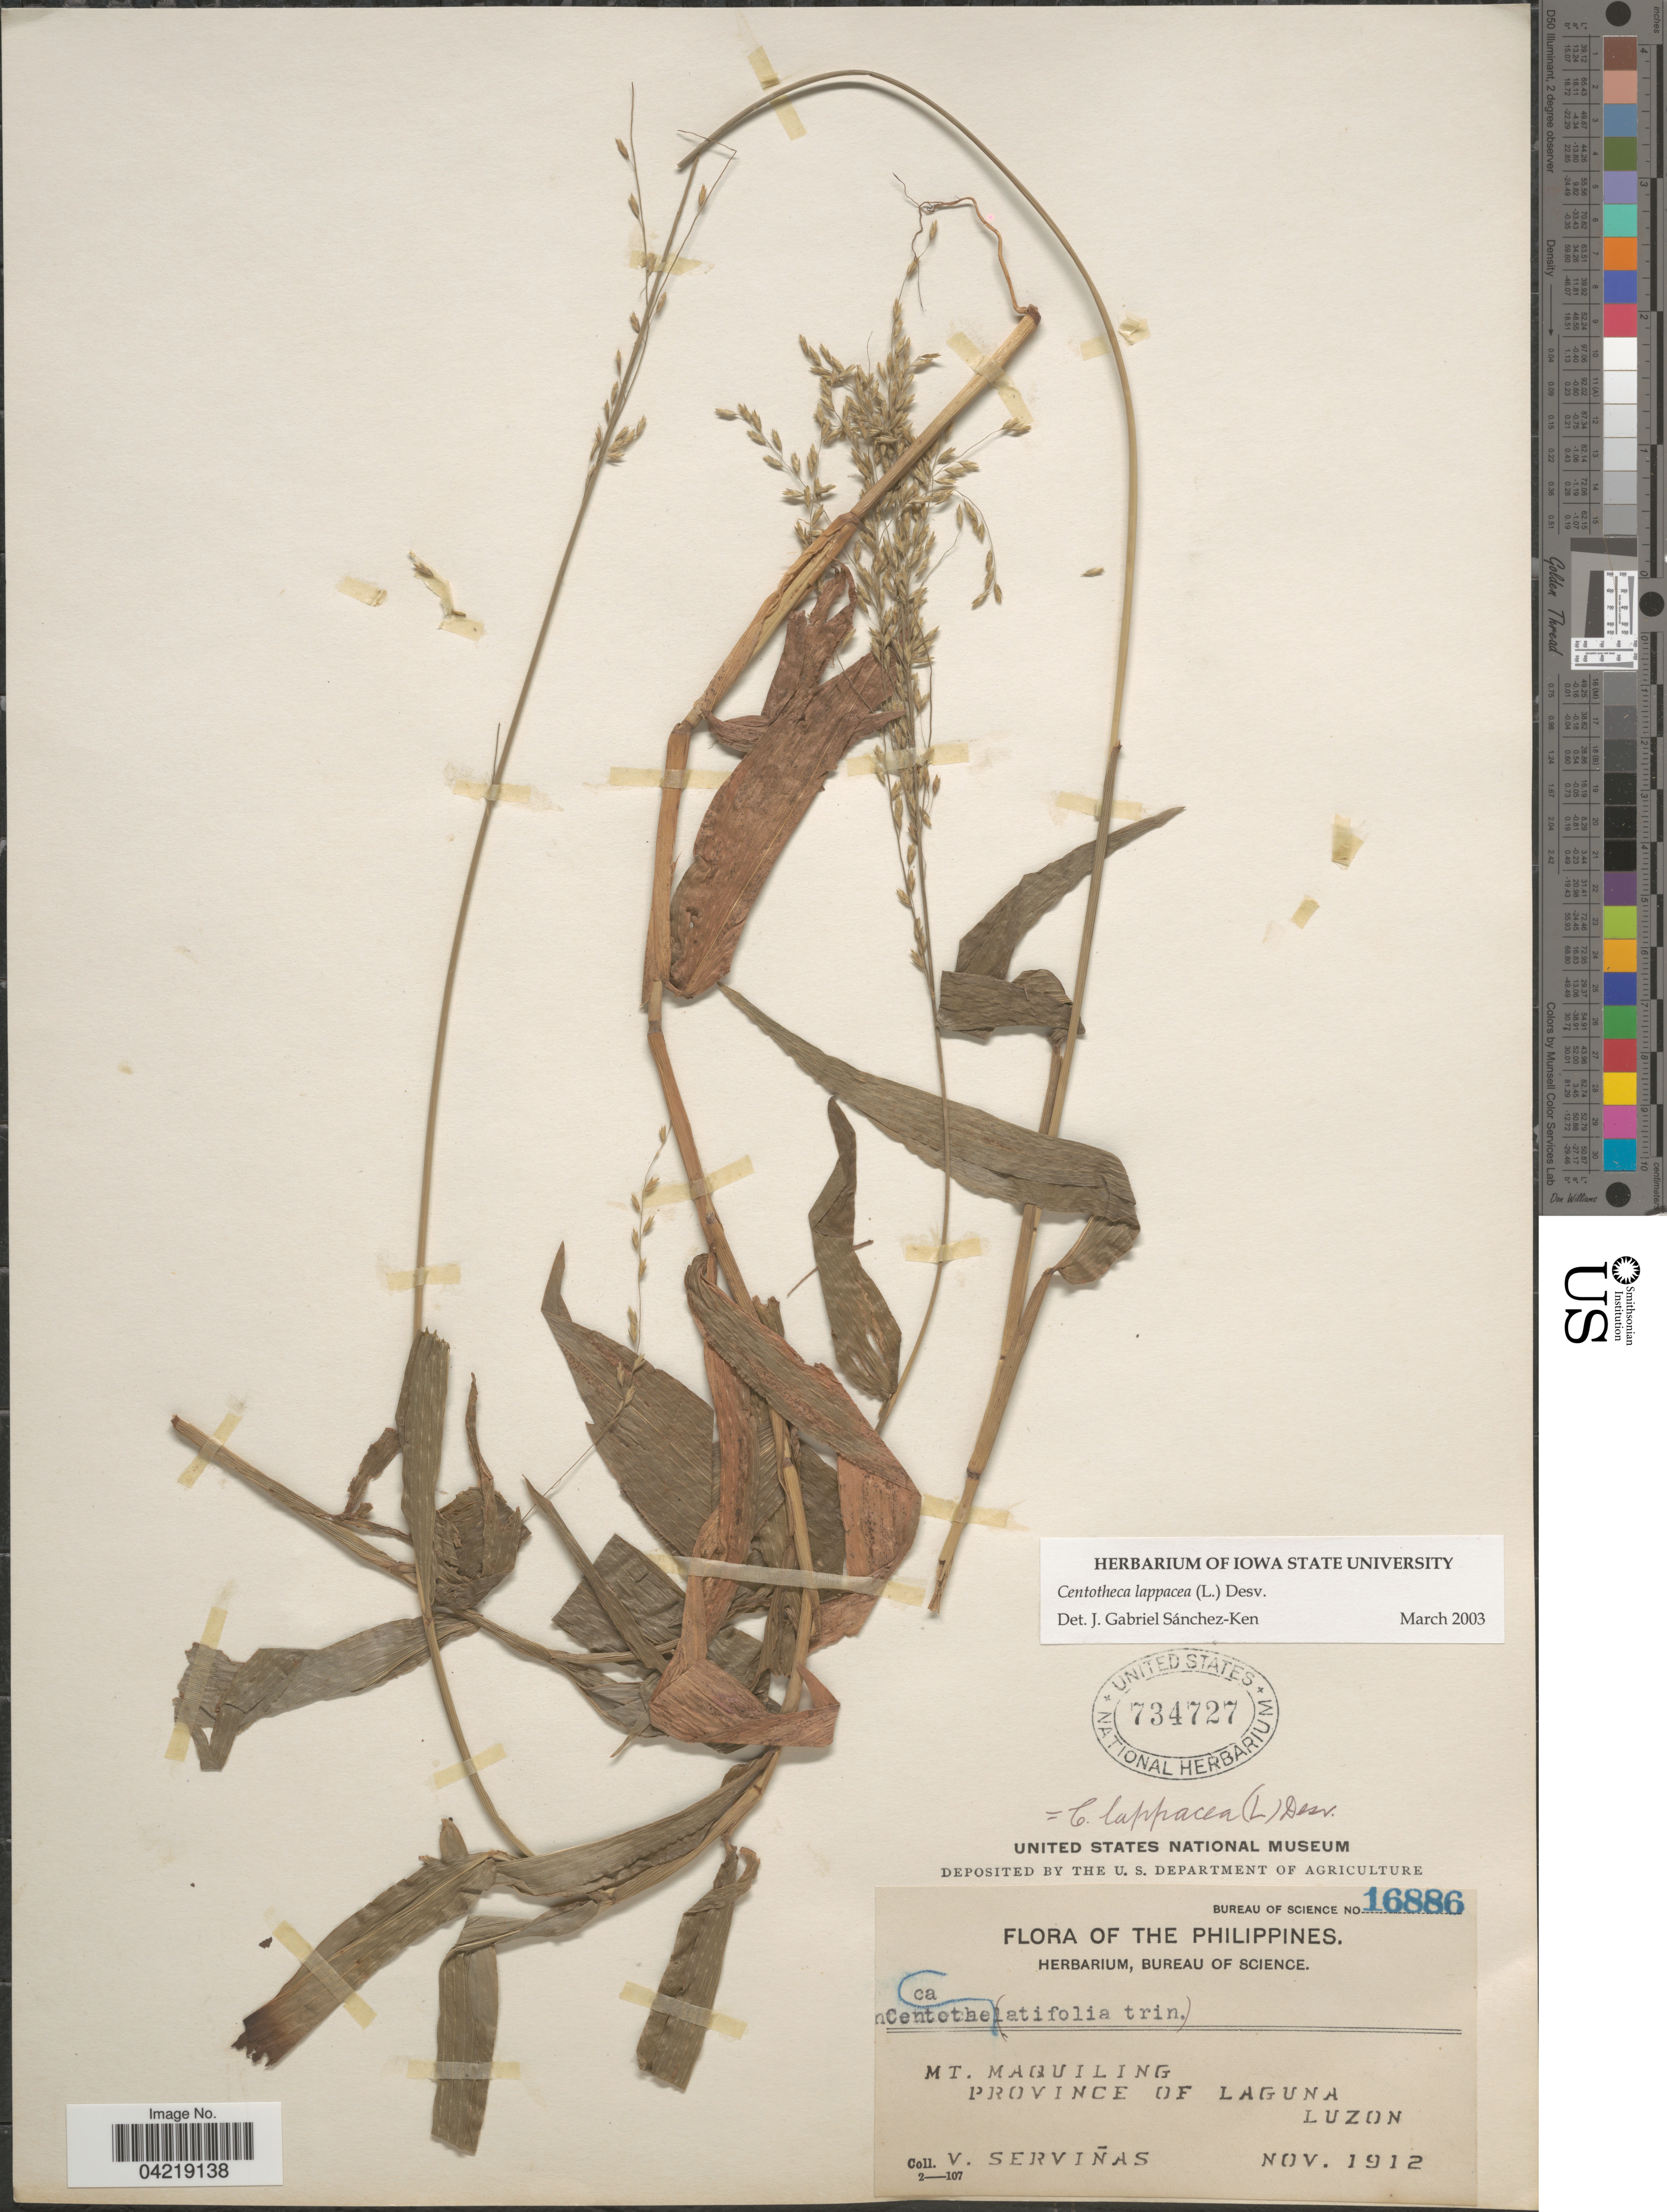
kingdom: Plantae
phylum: Tracheophyta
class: Liliopsida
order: Poales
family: Poaceae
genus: Centotheca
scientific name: Centotheca lappacea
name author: (L.) Desv.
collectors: V. Servinas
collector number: Bureau of Science 16886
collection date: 1912-11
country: Philippines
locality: Mt. Maquiling. Province of Laguna, Luzon.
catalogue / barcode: US 734727